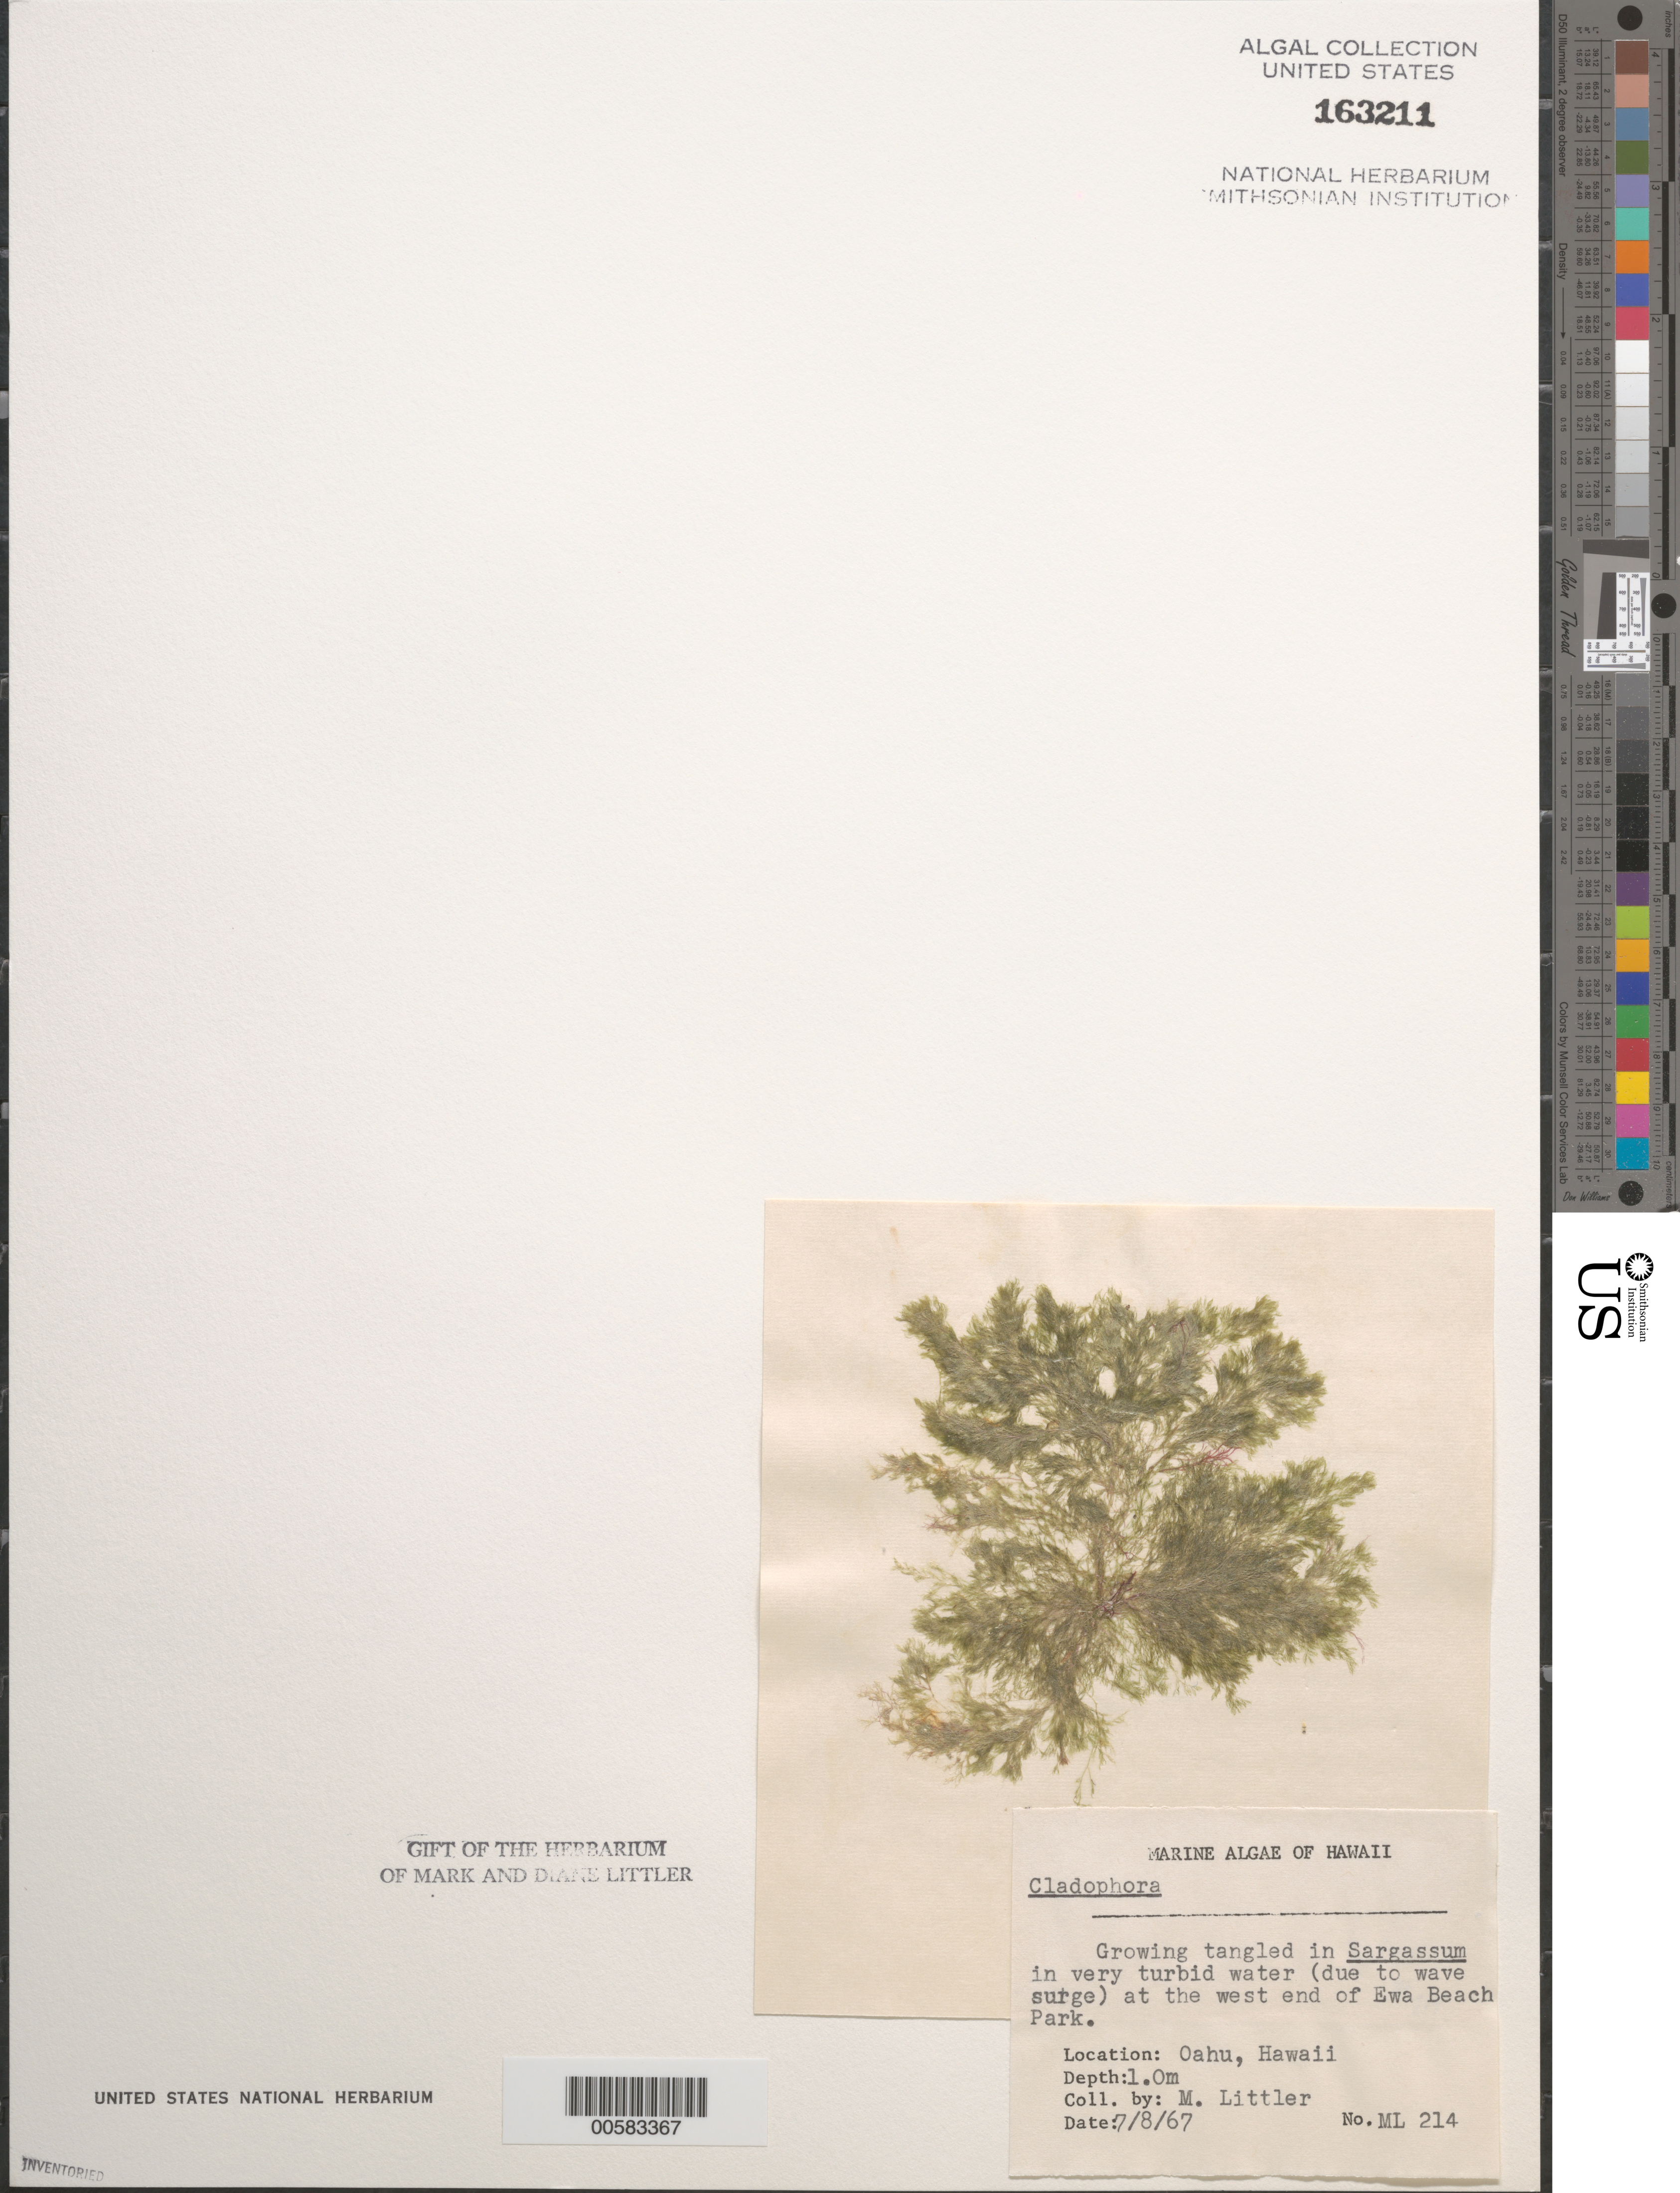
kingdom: Plantae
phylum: Chlorophyta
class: Ulvophyceae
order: Cladophorales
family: Cladophoraceae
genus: Cladophora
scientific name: Cladophora sp.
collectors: M. M. Littler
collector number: ML 214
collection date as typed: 08 Jul 1967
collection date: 1967-07-08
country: United States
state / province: Hawaii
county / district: Honolulu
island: Oahu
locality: Ewa Beach Park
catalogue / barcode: US 163211